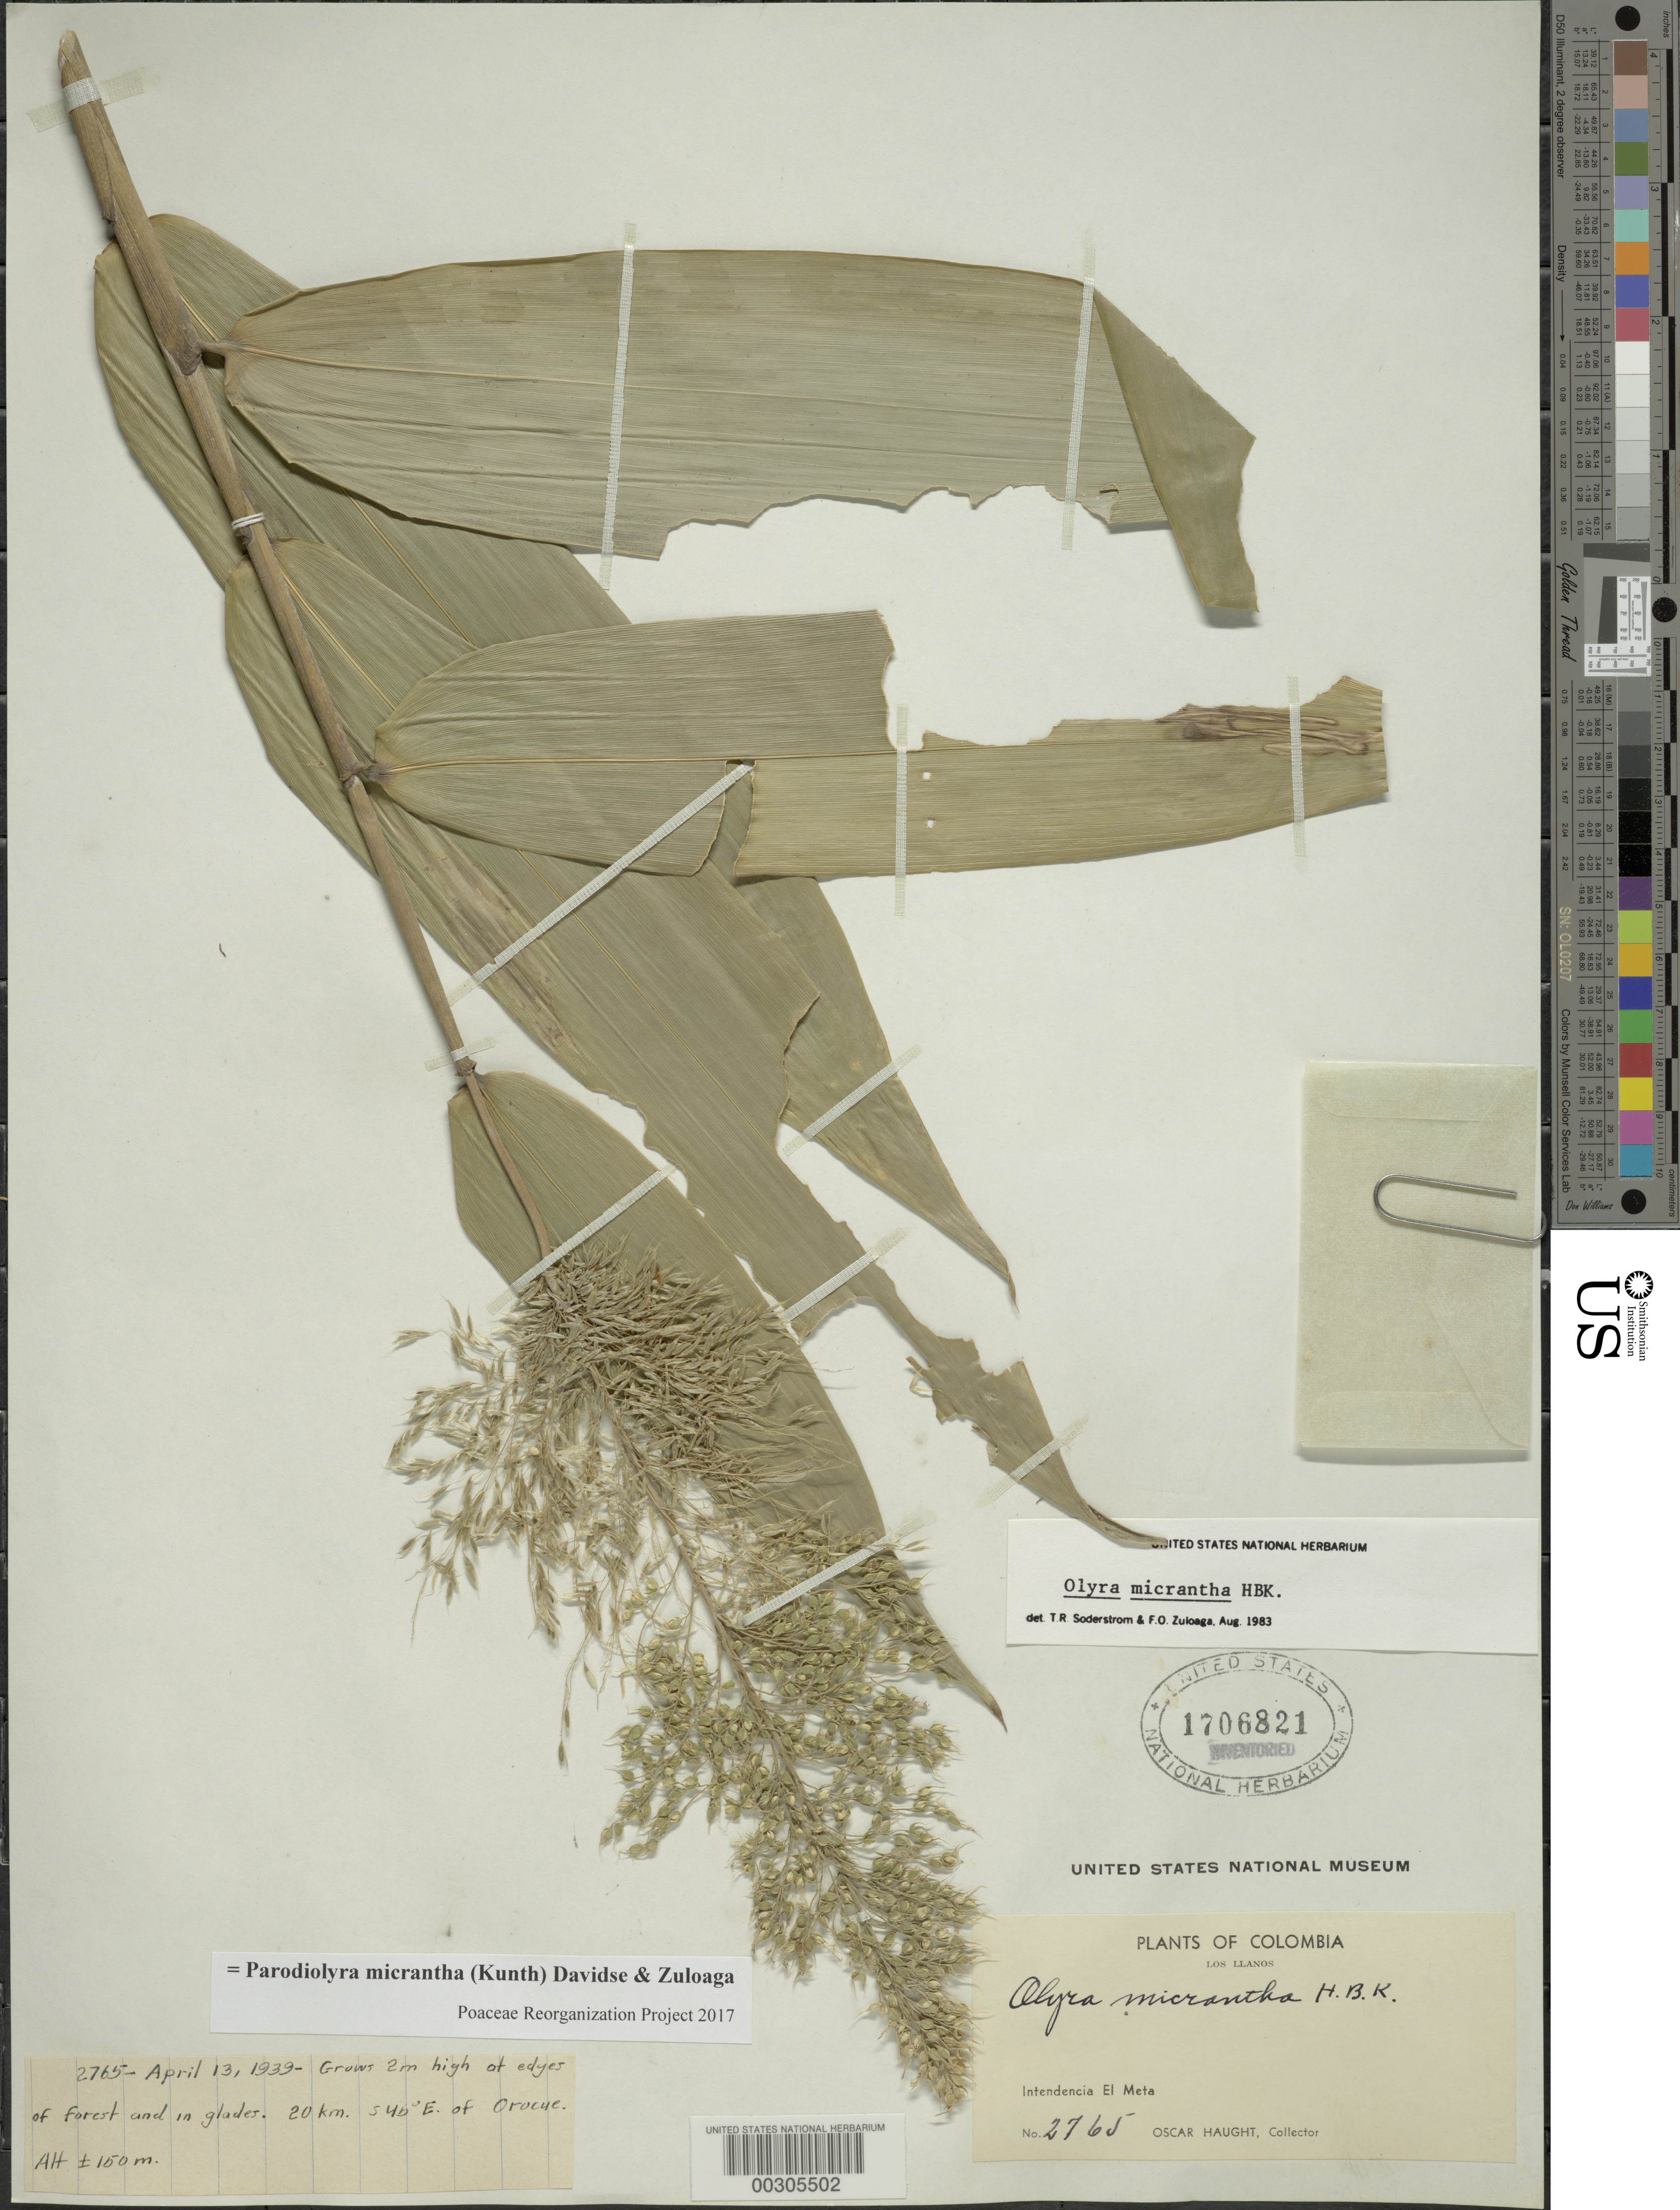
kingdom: Plantae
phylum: Tracheophyta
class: Liliopsida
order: Poales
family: Poaceae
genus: Parodiolyra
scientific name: Parodiolyra micrantha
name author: (Kunth) Davidse & Zuloaga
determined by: Poaceae Reorganization Project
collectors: O. L. Haught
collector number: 2765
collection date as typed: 13 Apr 1939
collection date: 1939-04-13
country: Colombia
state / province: Meta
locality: Los Llanos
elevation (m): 150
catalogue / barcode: US 1706821